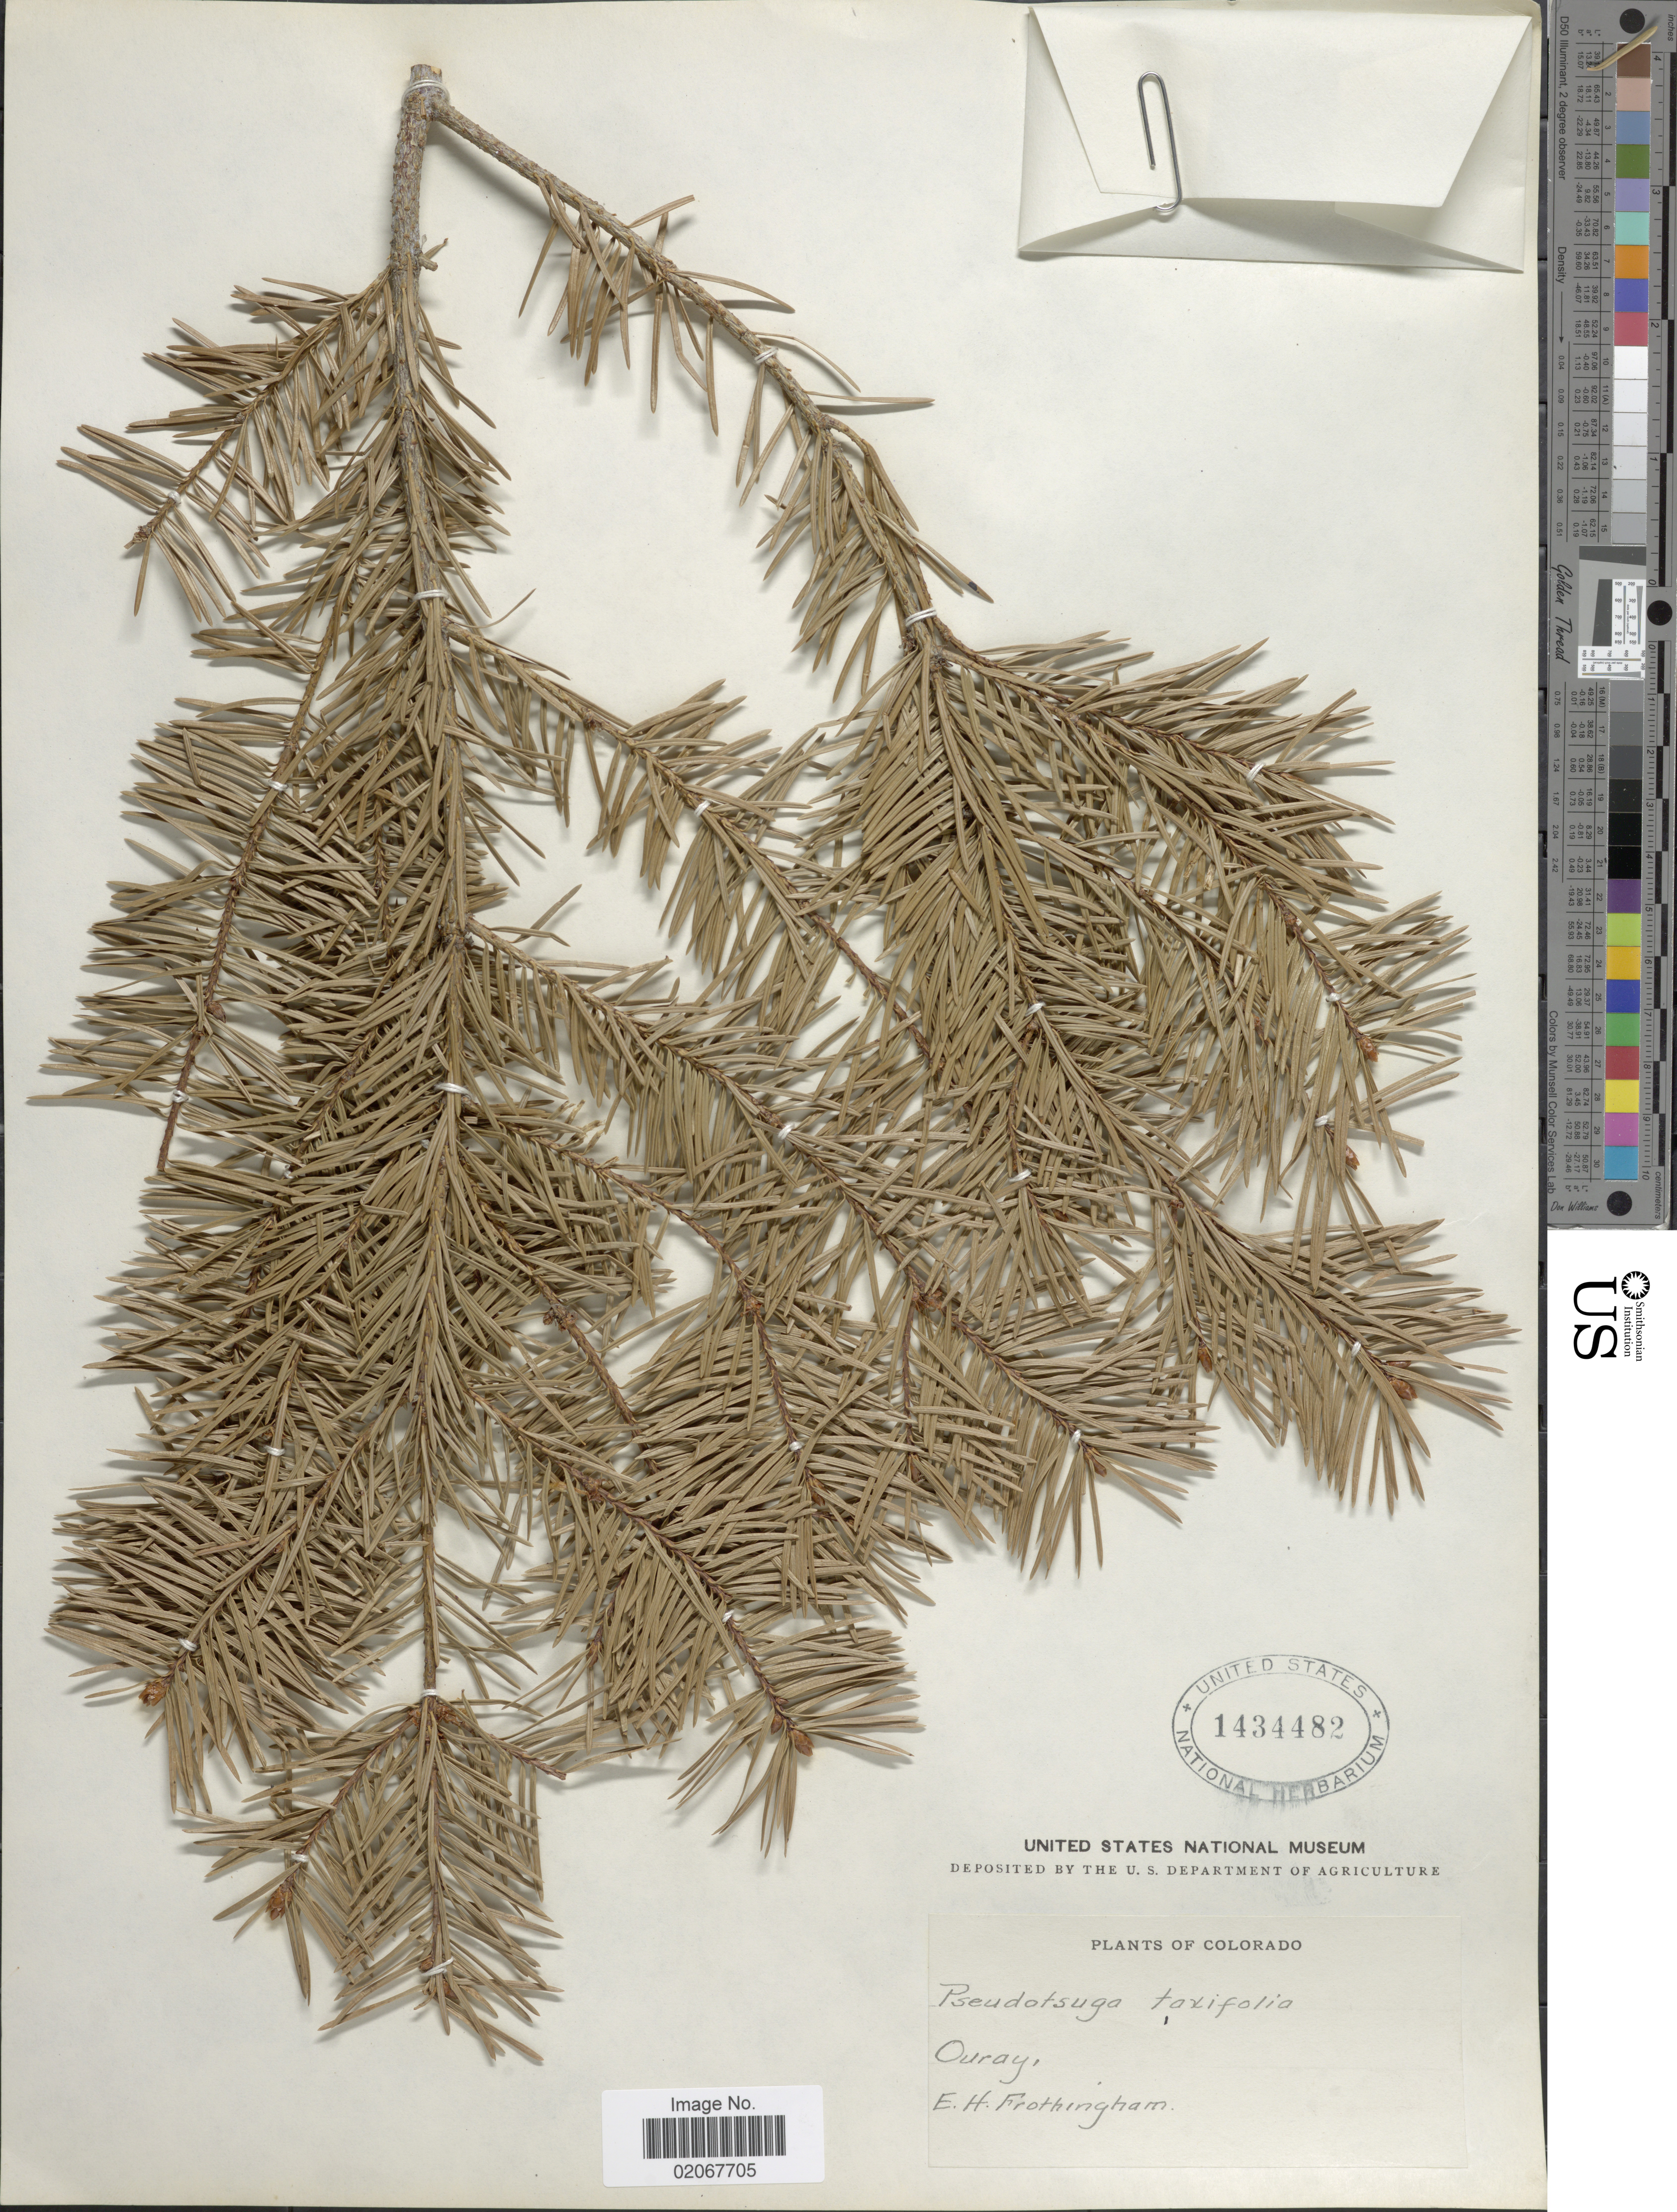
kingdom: Plantae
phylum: Tracheophyta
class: Pinopsida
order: Pinales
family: Pinaceae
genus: Pseudotsuga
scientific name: Pseudotsuga menziesii var. glauca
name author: (Beissn.) Franco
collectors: E. Frothingham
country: United States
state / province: Colorado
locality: Ouray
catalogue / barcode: US 1434482